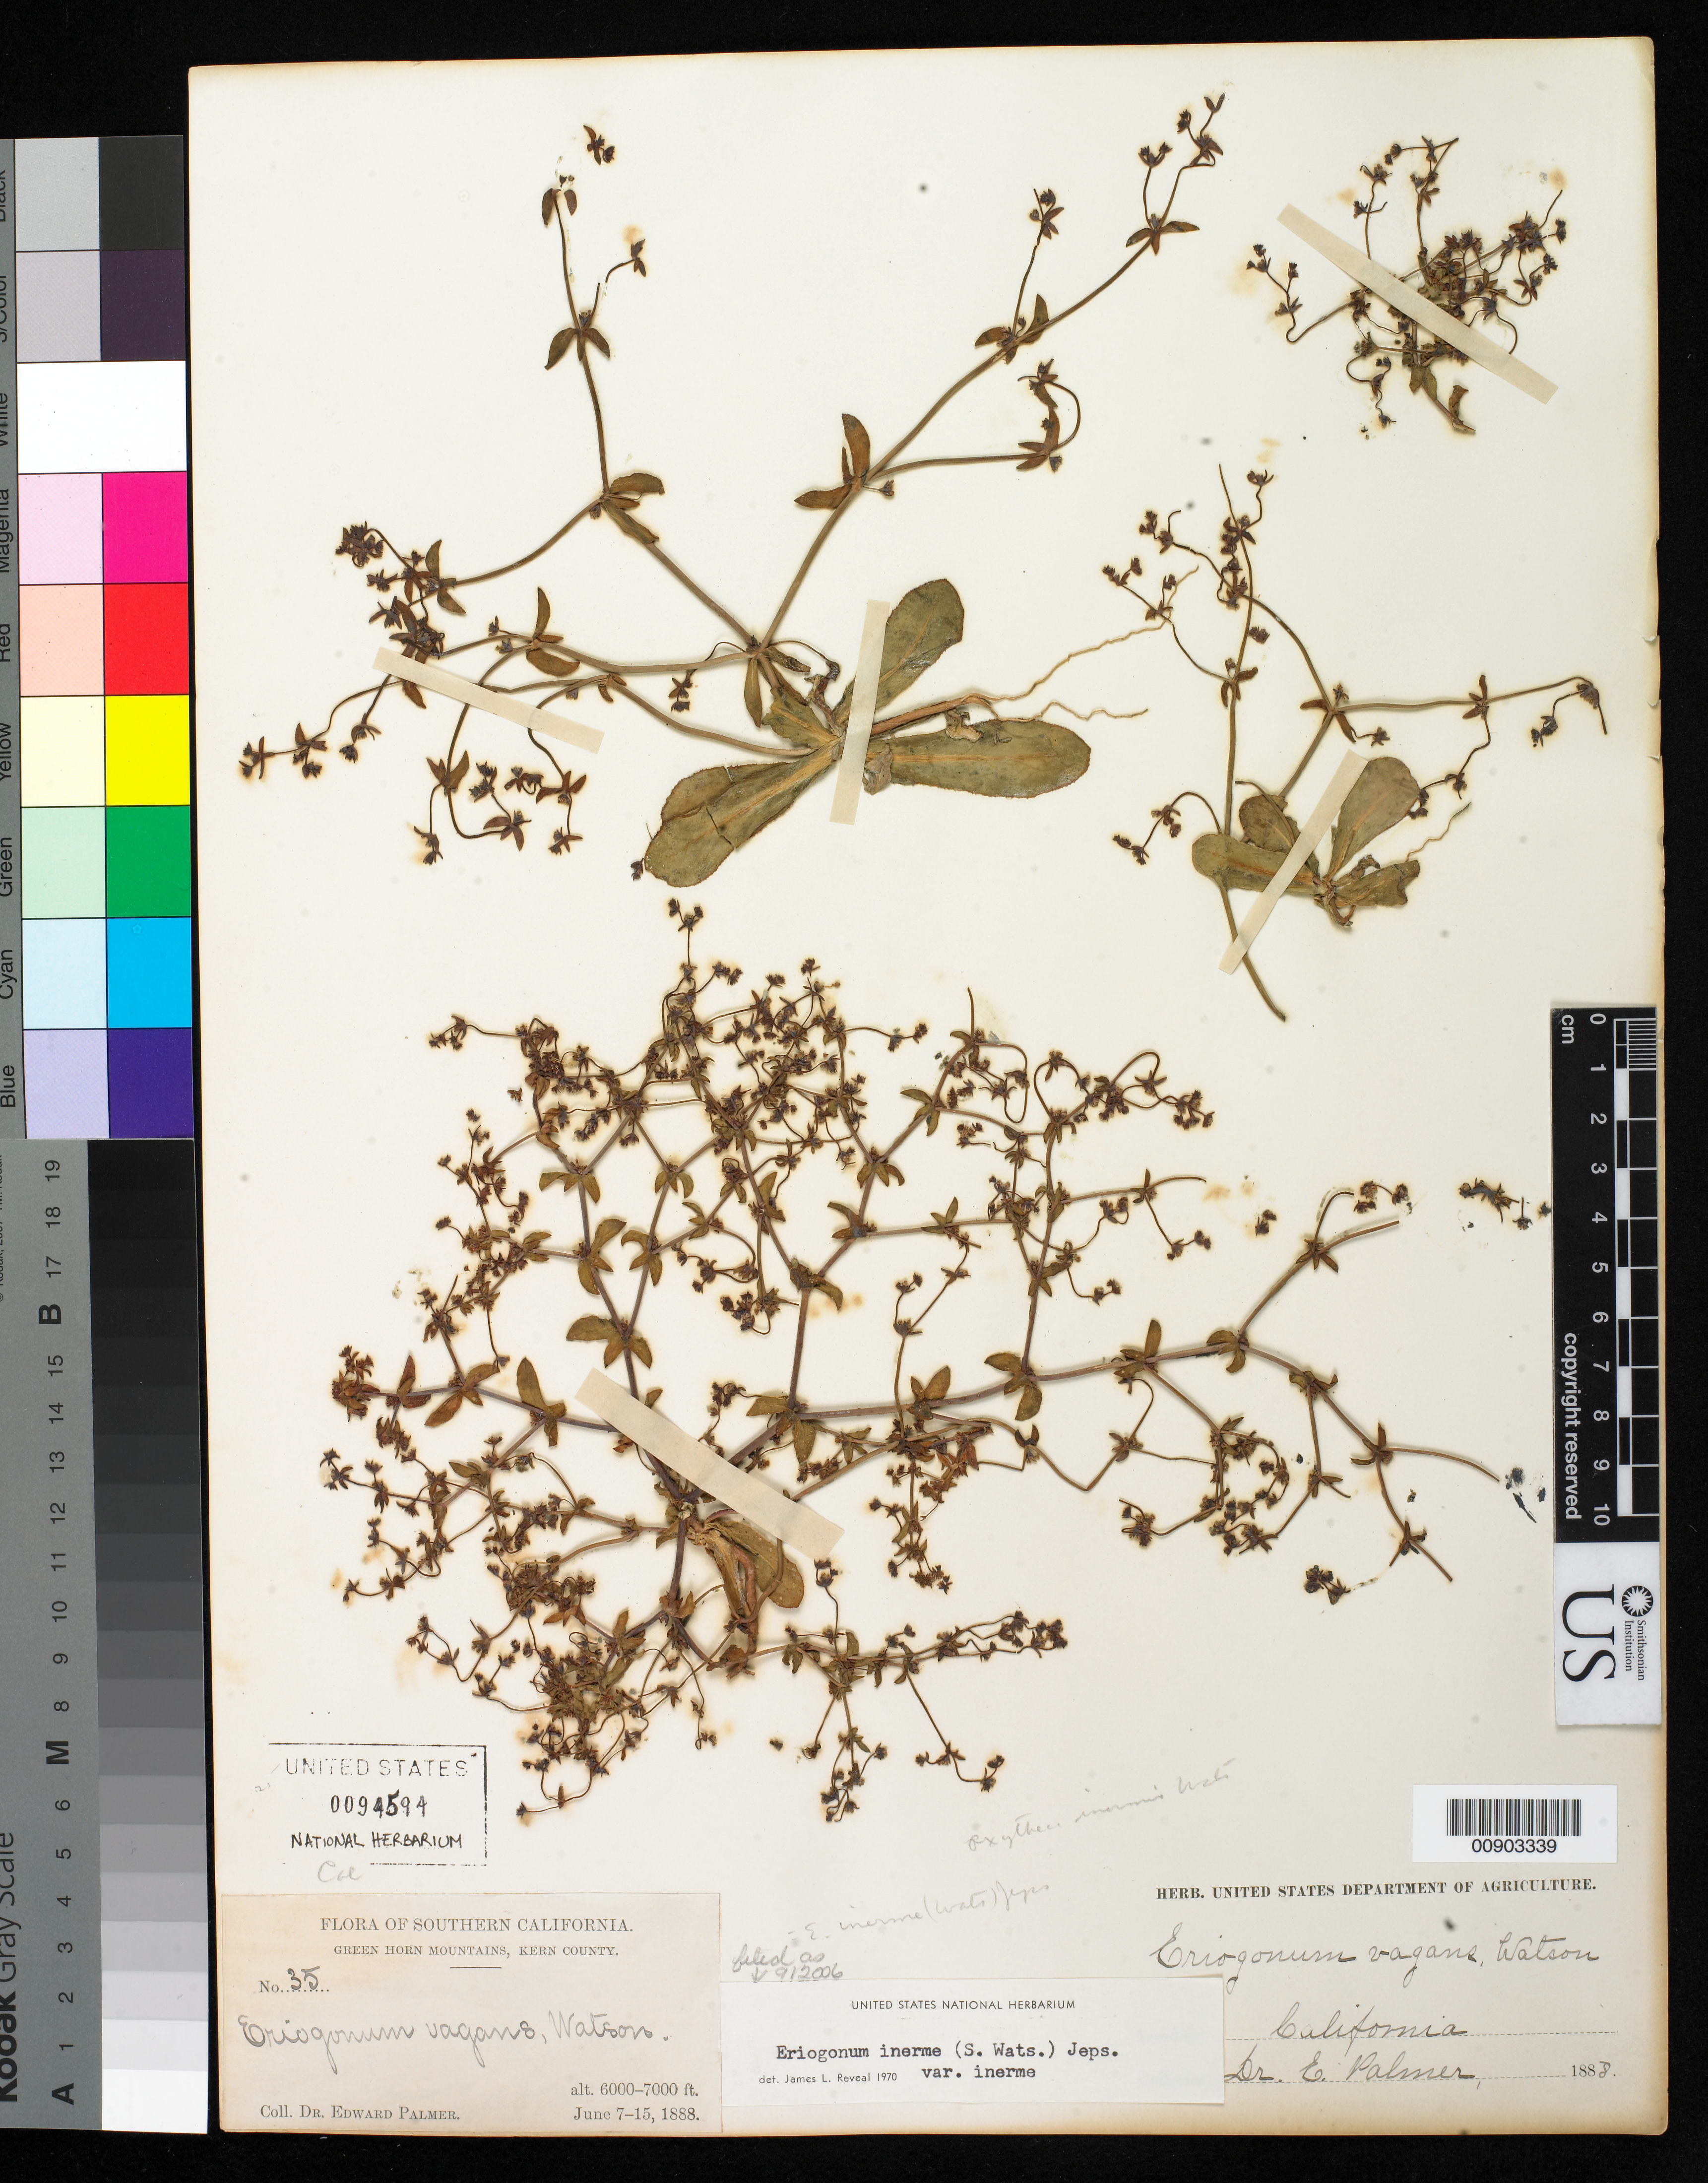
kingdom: Plantae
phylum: Tracheophyta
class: Magnoliopsida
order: Caryophyllales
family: Polygonaceae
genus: Eriogonum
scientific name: Eriogonum inerme var. inerme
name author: (S. Watson) Jeps.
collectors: E. Palmer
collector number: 35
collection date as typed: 07 Jun 1888 to 15 Jun 1888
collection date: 1888-06-07/1888-06-15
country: United States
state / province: California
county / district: Kern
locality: Green Horn Mountains, Kern County, California.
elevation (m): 1829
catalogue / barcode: US 94594